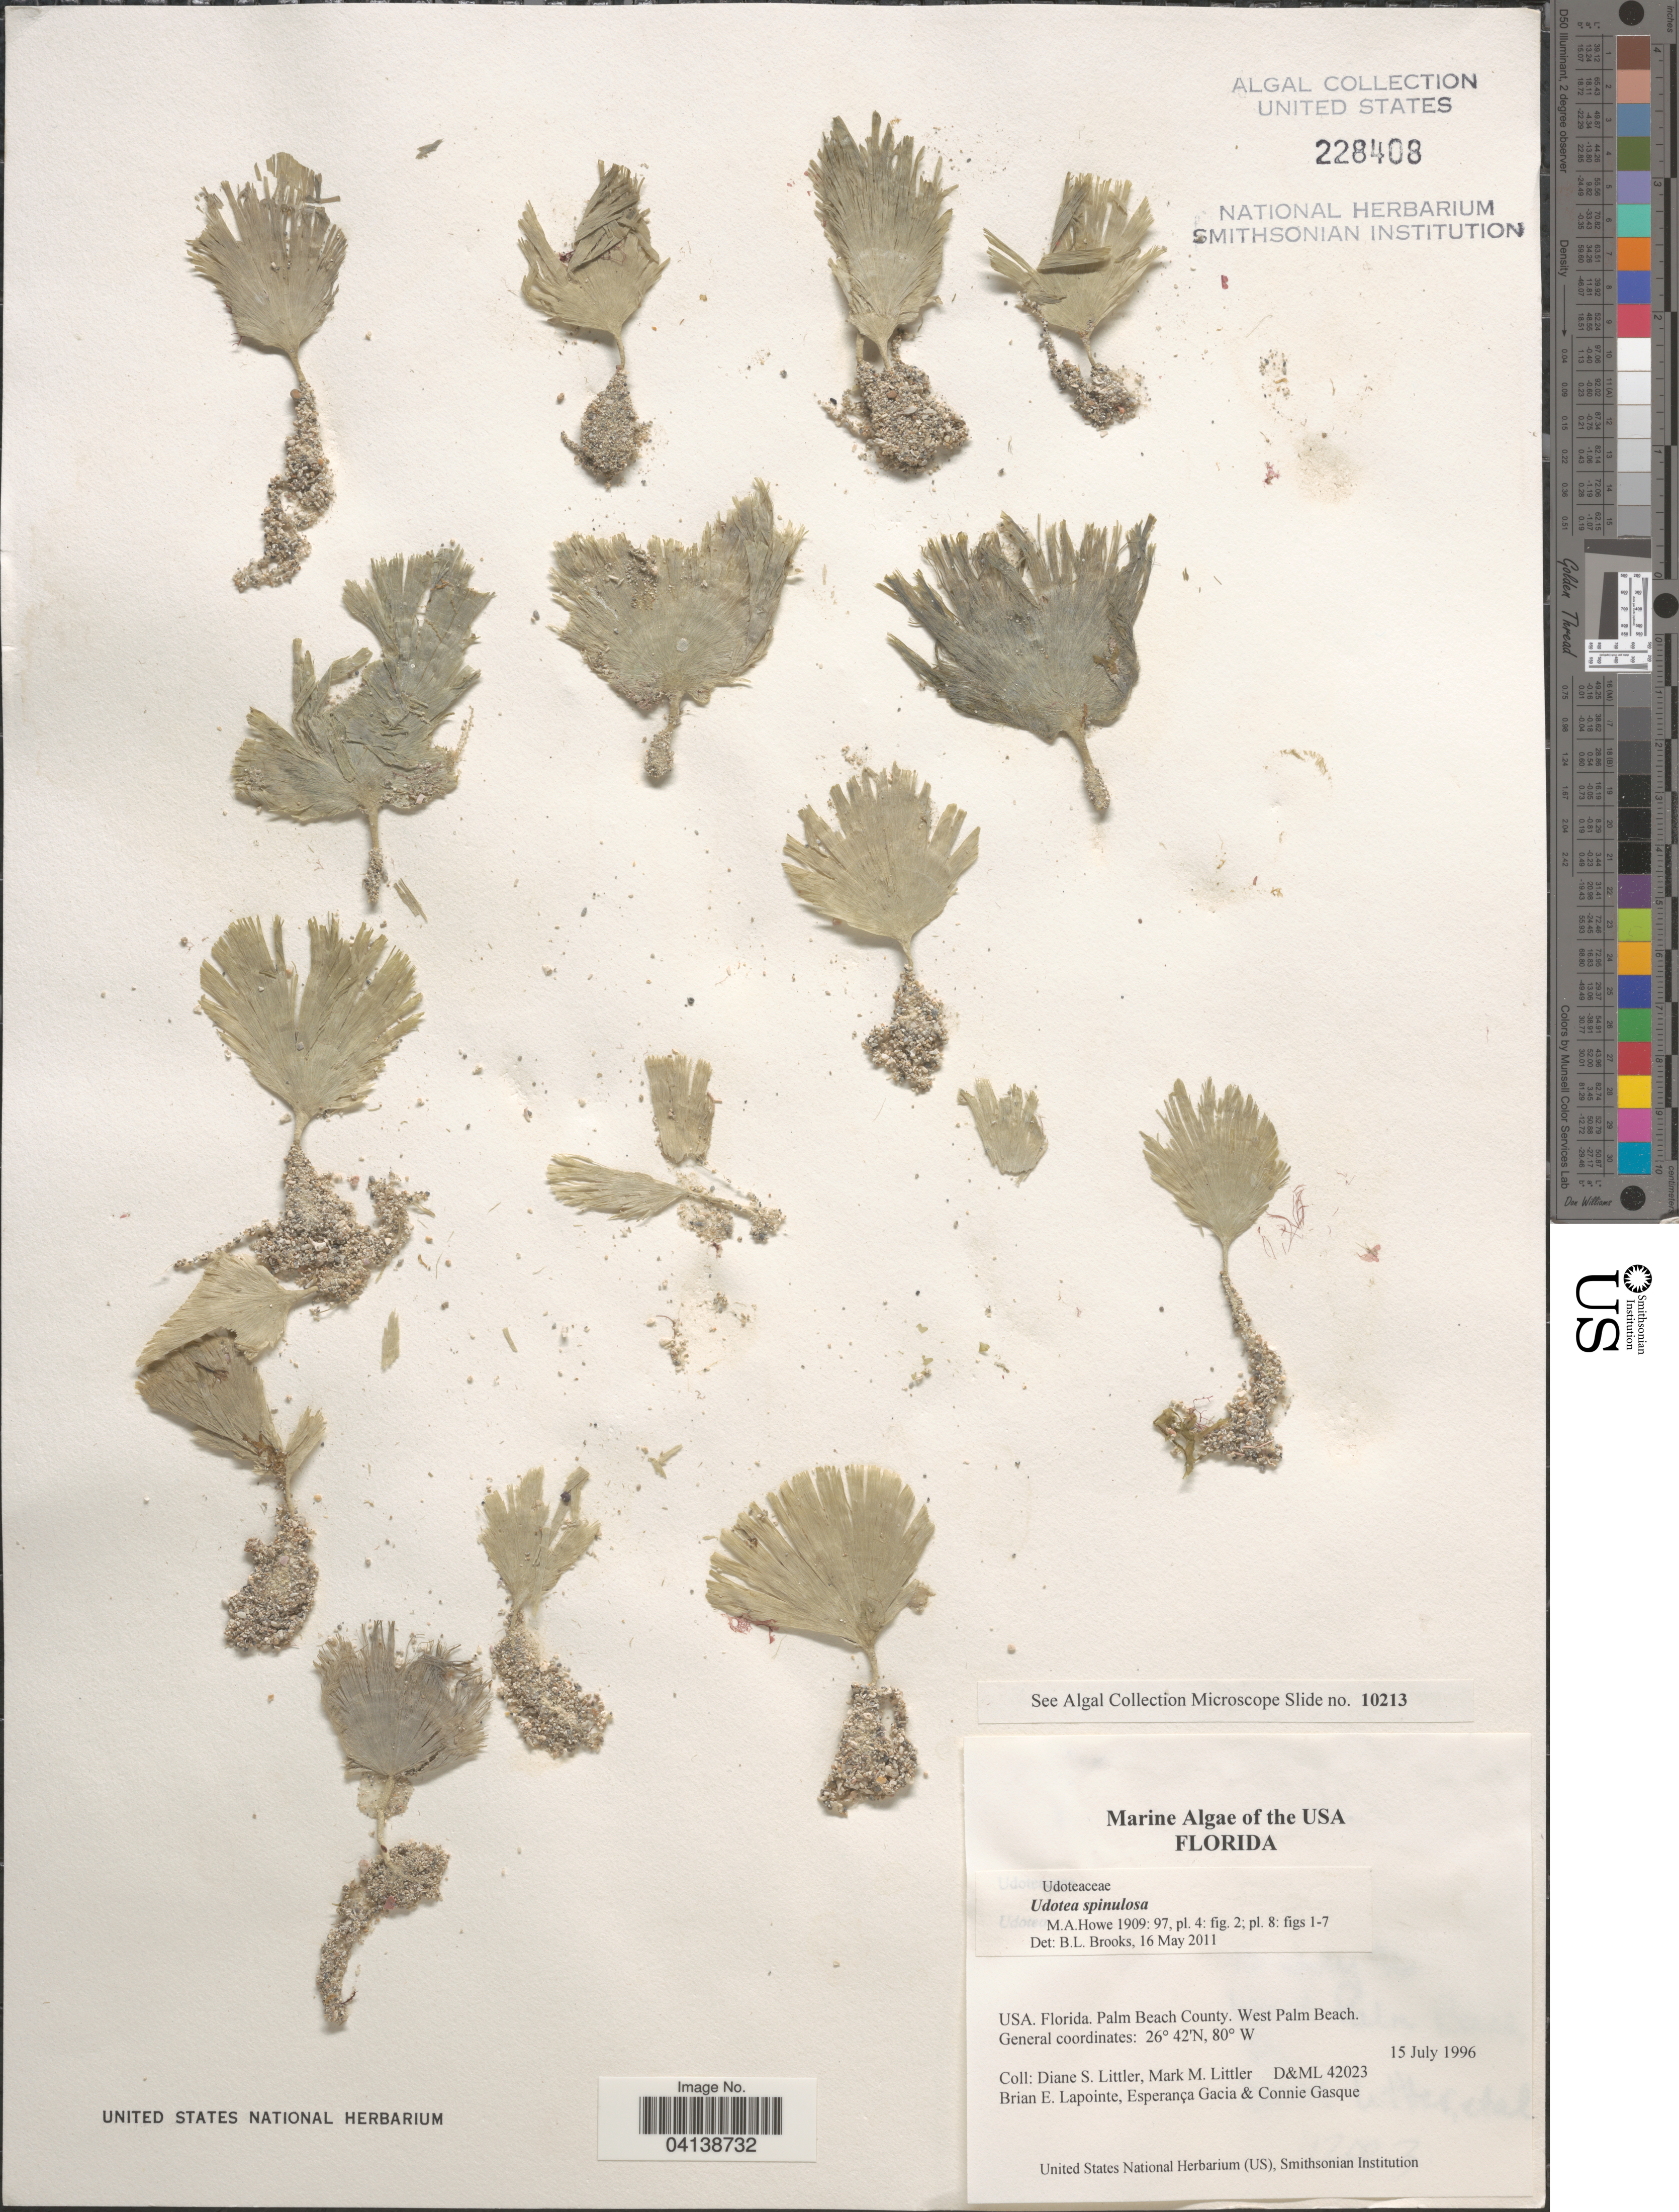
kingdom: Plantae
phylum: Chlorophyta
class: Ulvophyceae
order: Bryopsidales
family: Udoteaceae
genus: Udotea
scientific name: Udotea spinulosa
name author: M. Howe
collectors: D. S. Littler, M. M. Littler, B. Lapointe, E. Gacia & C. Gasque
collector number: D&ML42023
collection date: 1996-07-15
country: United States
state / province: Florida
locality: Palm Beach County. West Palm Beach.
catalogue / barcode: US 228408